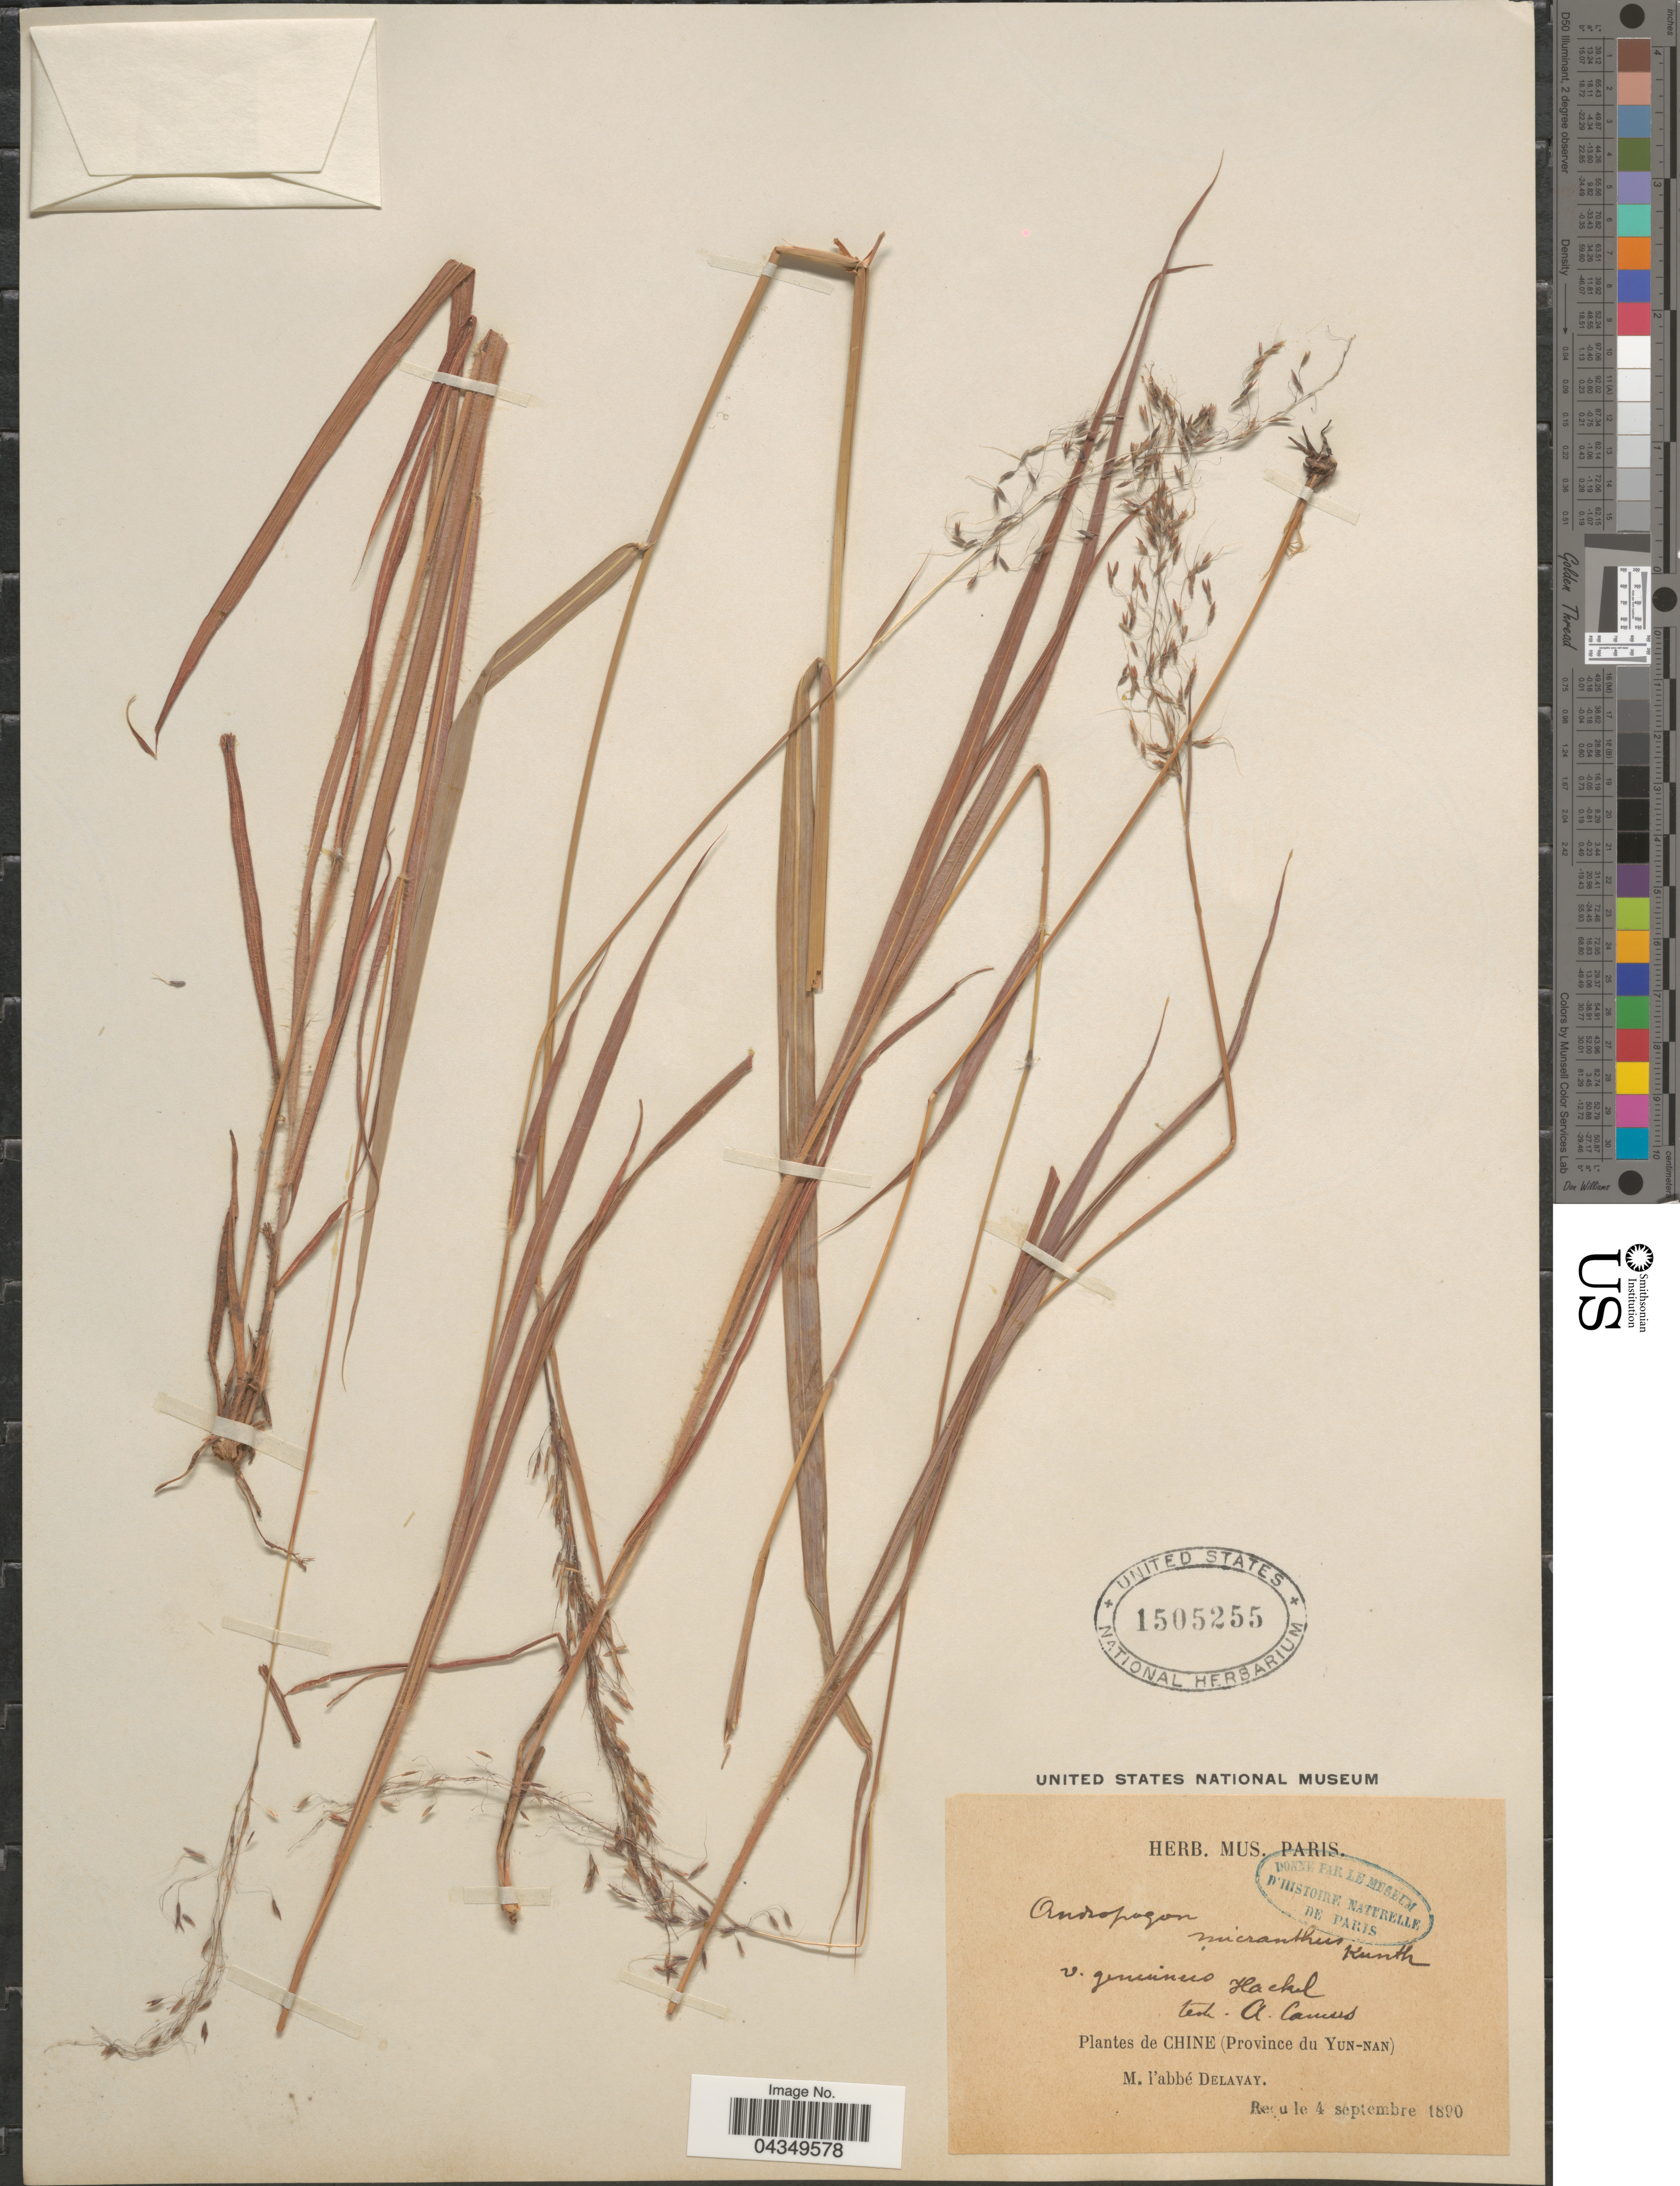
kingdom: Plantae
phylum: Tracheophyta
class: Liliopsida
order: Poales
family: Poaceae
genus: Capillipedium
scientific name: Capillipedium parviflorum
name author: (R. Br.) Stapf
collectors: P. Delavay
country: China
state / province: Yunnan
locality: Chine (Province du Yun-nan).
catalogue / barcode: US 1505255